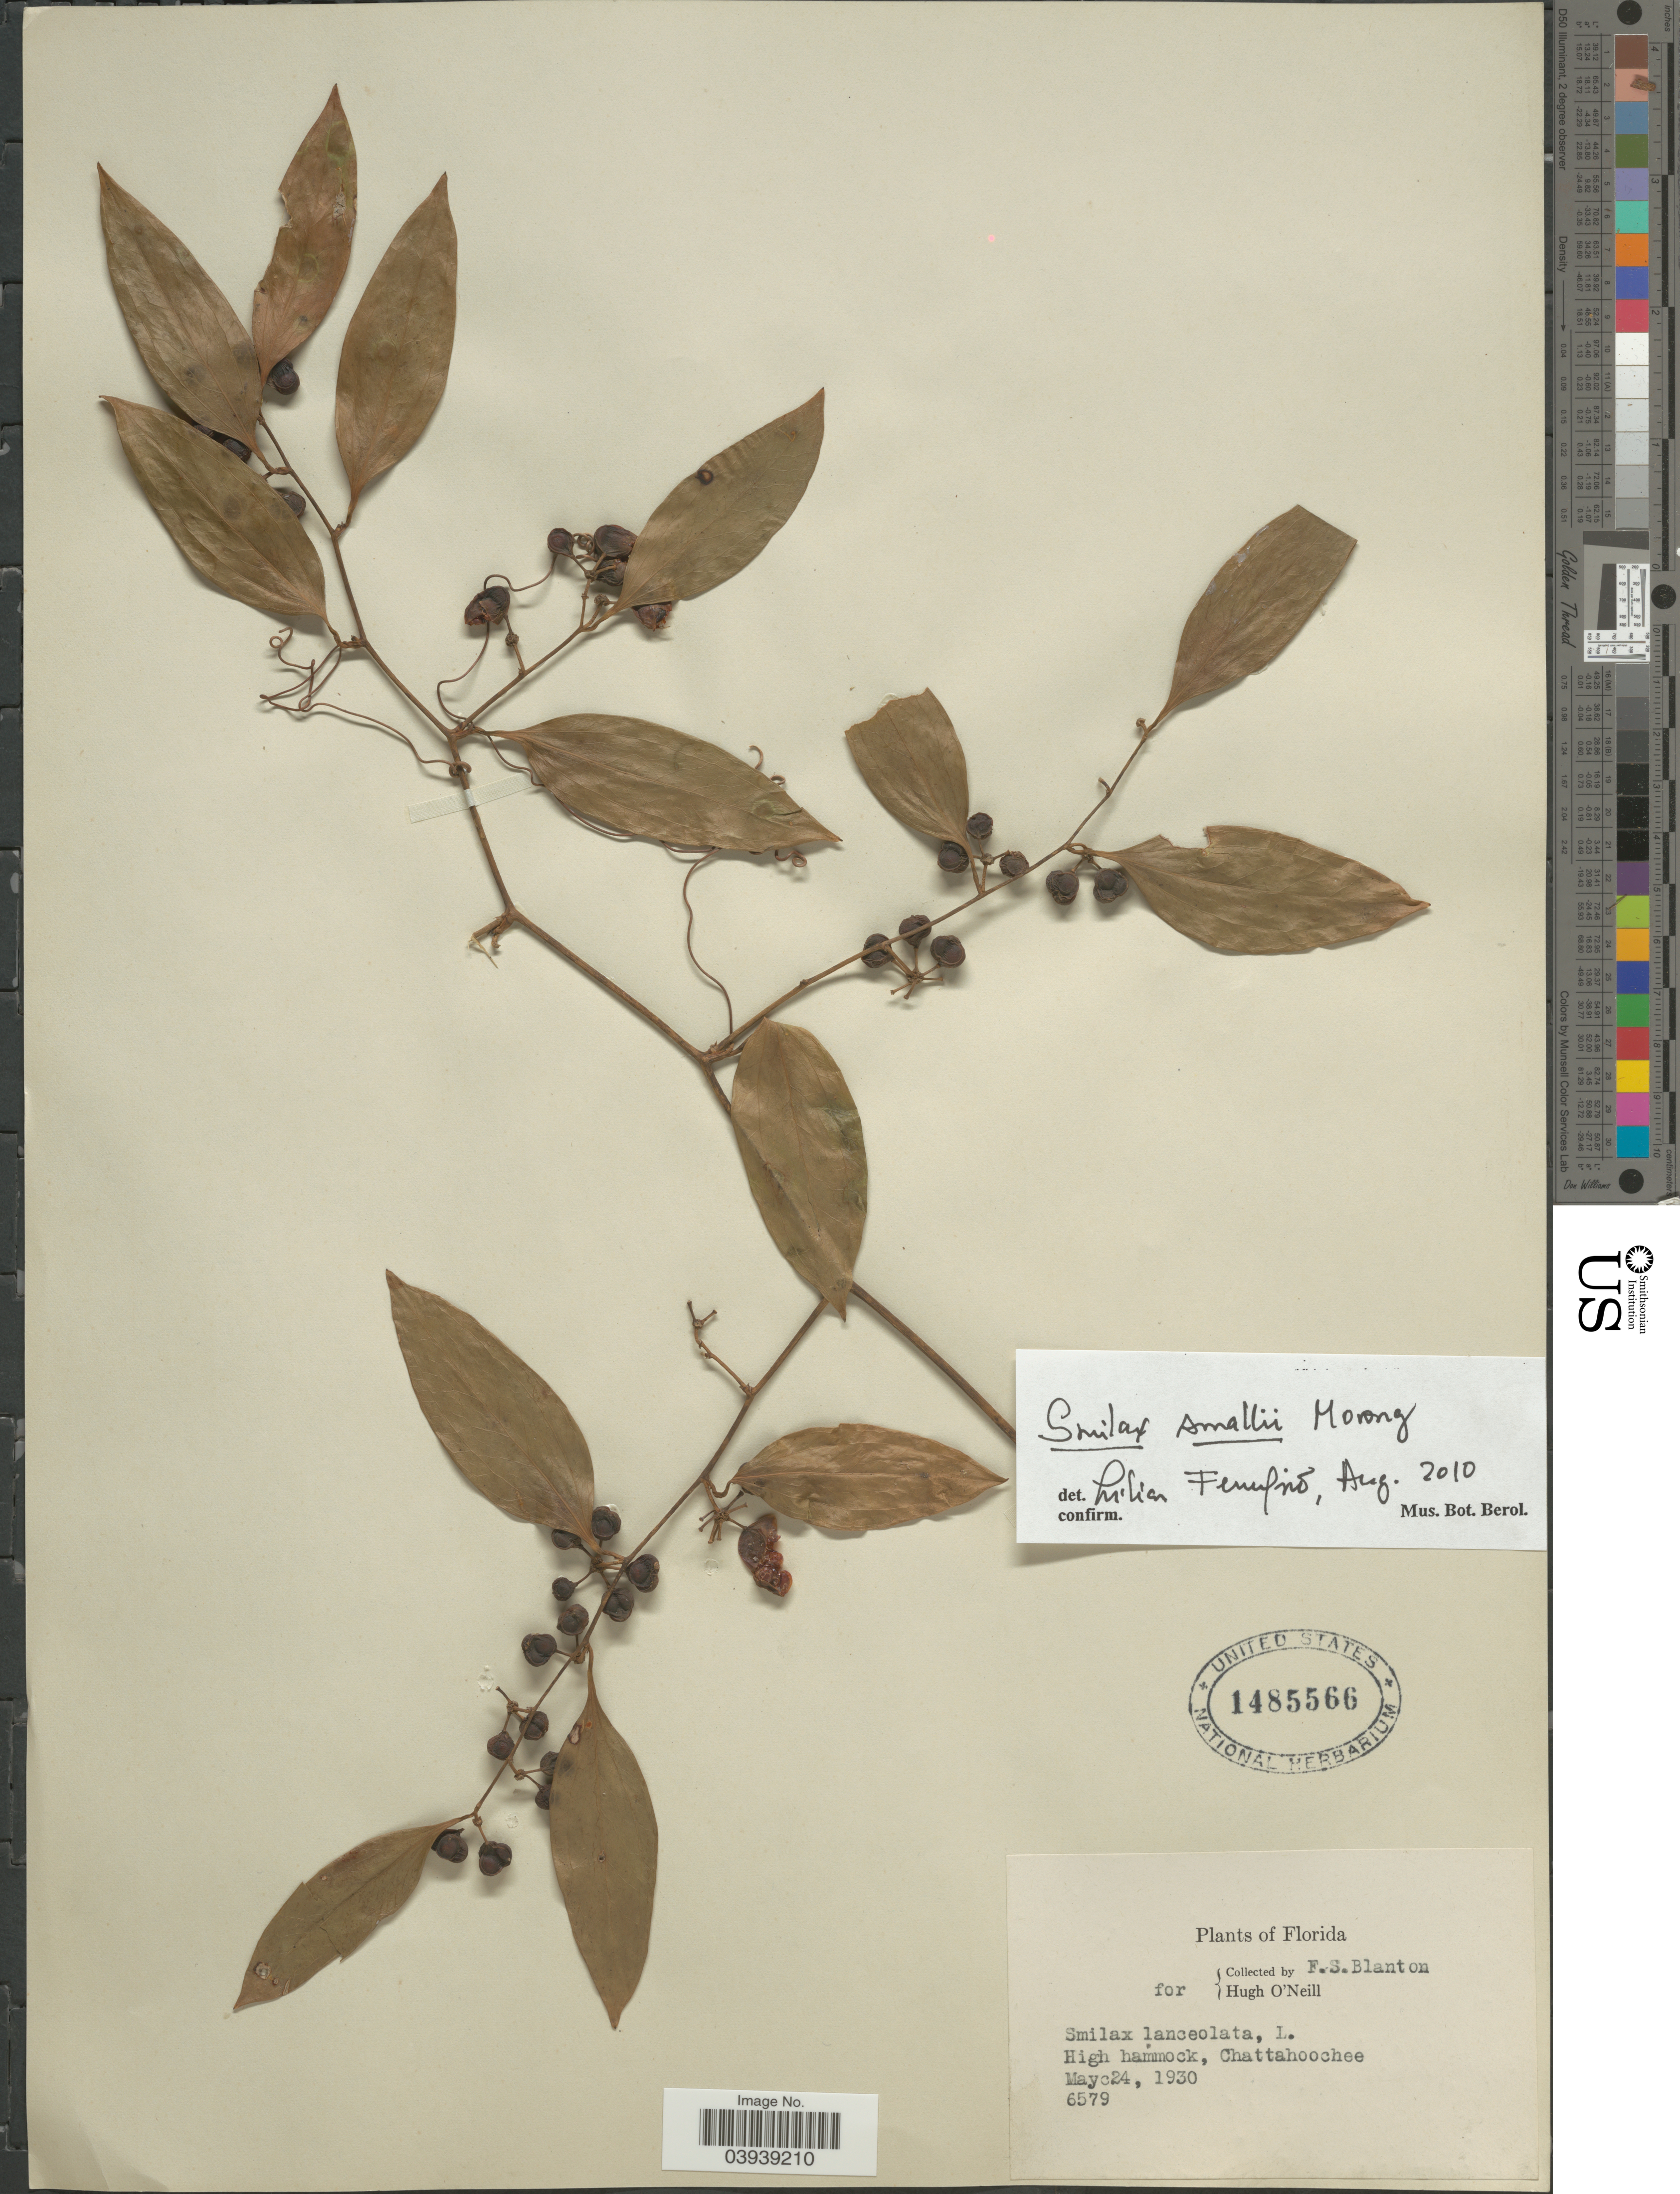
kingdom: Plantae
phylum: Tracheophyta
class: Liliopsida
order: Liliales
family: Smilacaceae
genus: Smilax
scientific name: Smilax smallii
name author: Morong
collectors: F. S. Blanton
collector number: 6579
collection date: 1930-05-24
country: United States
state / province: Florida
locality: High hammock, Chattahoochee.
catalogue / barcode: US 1485566